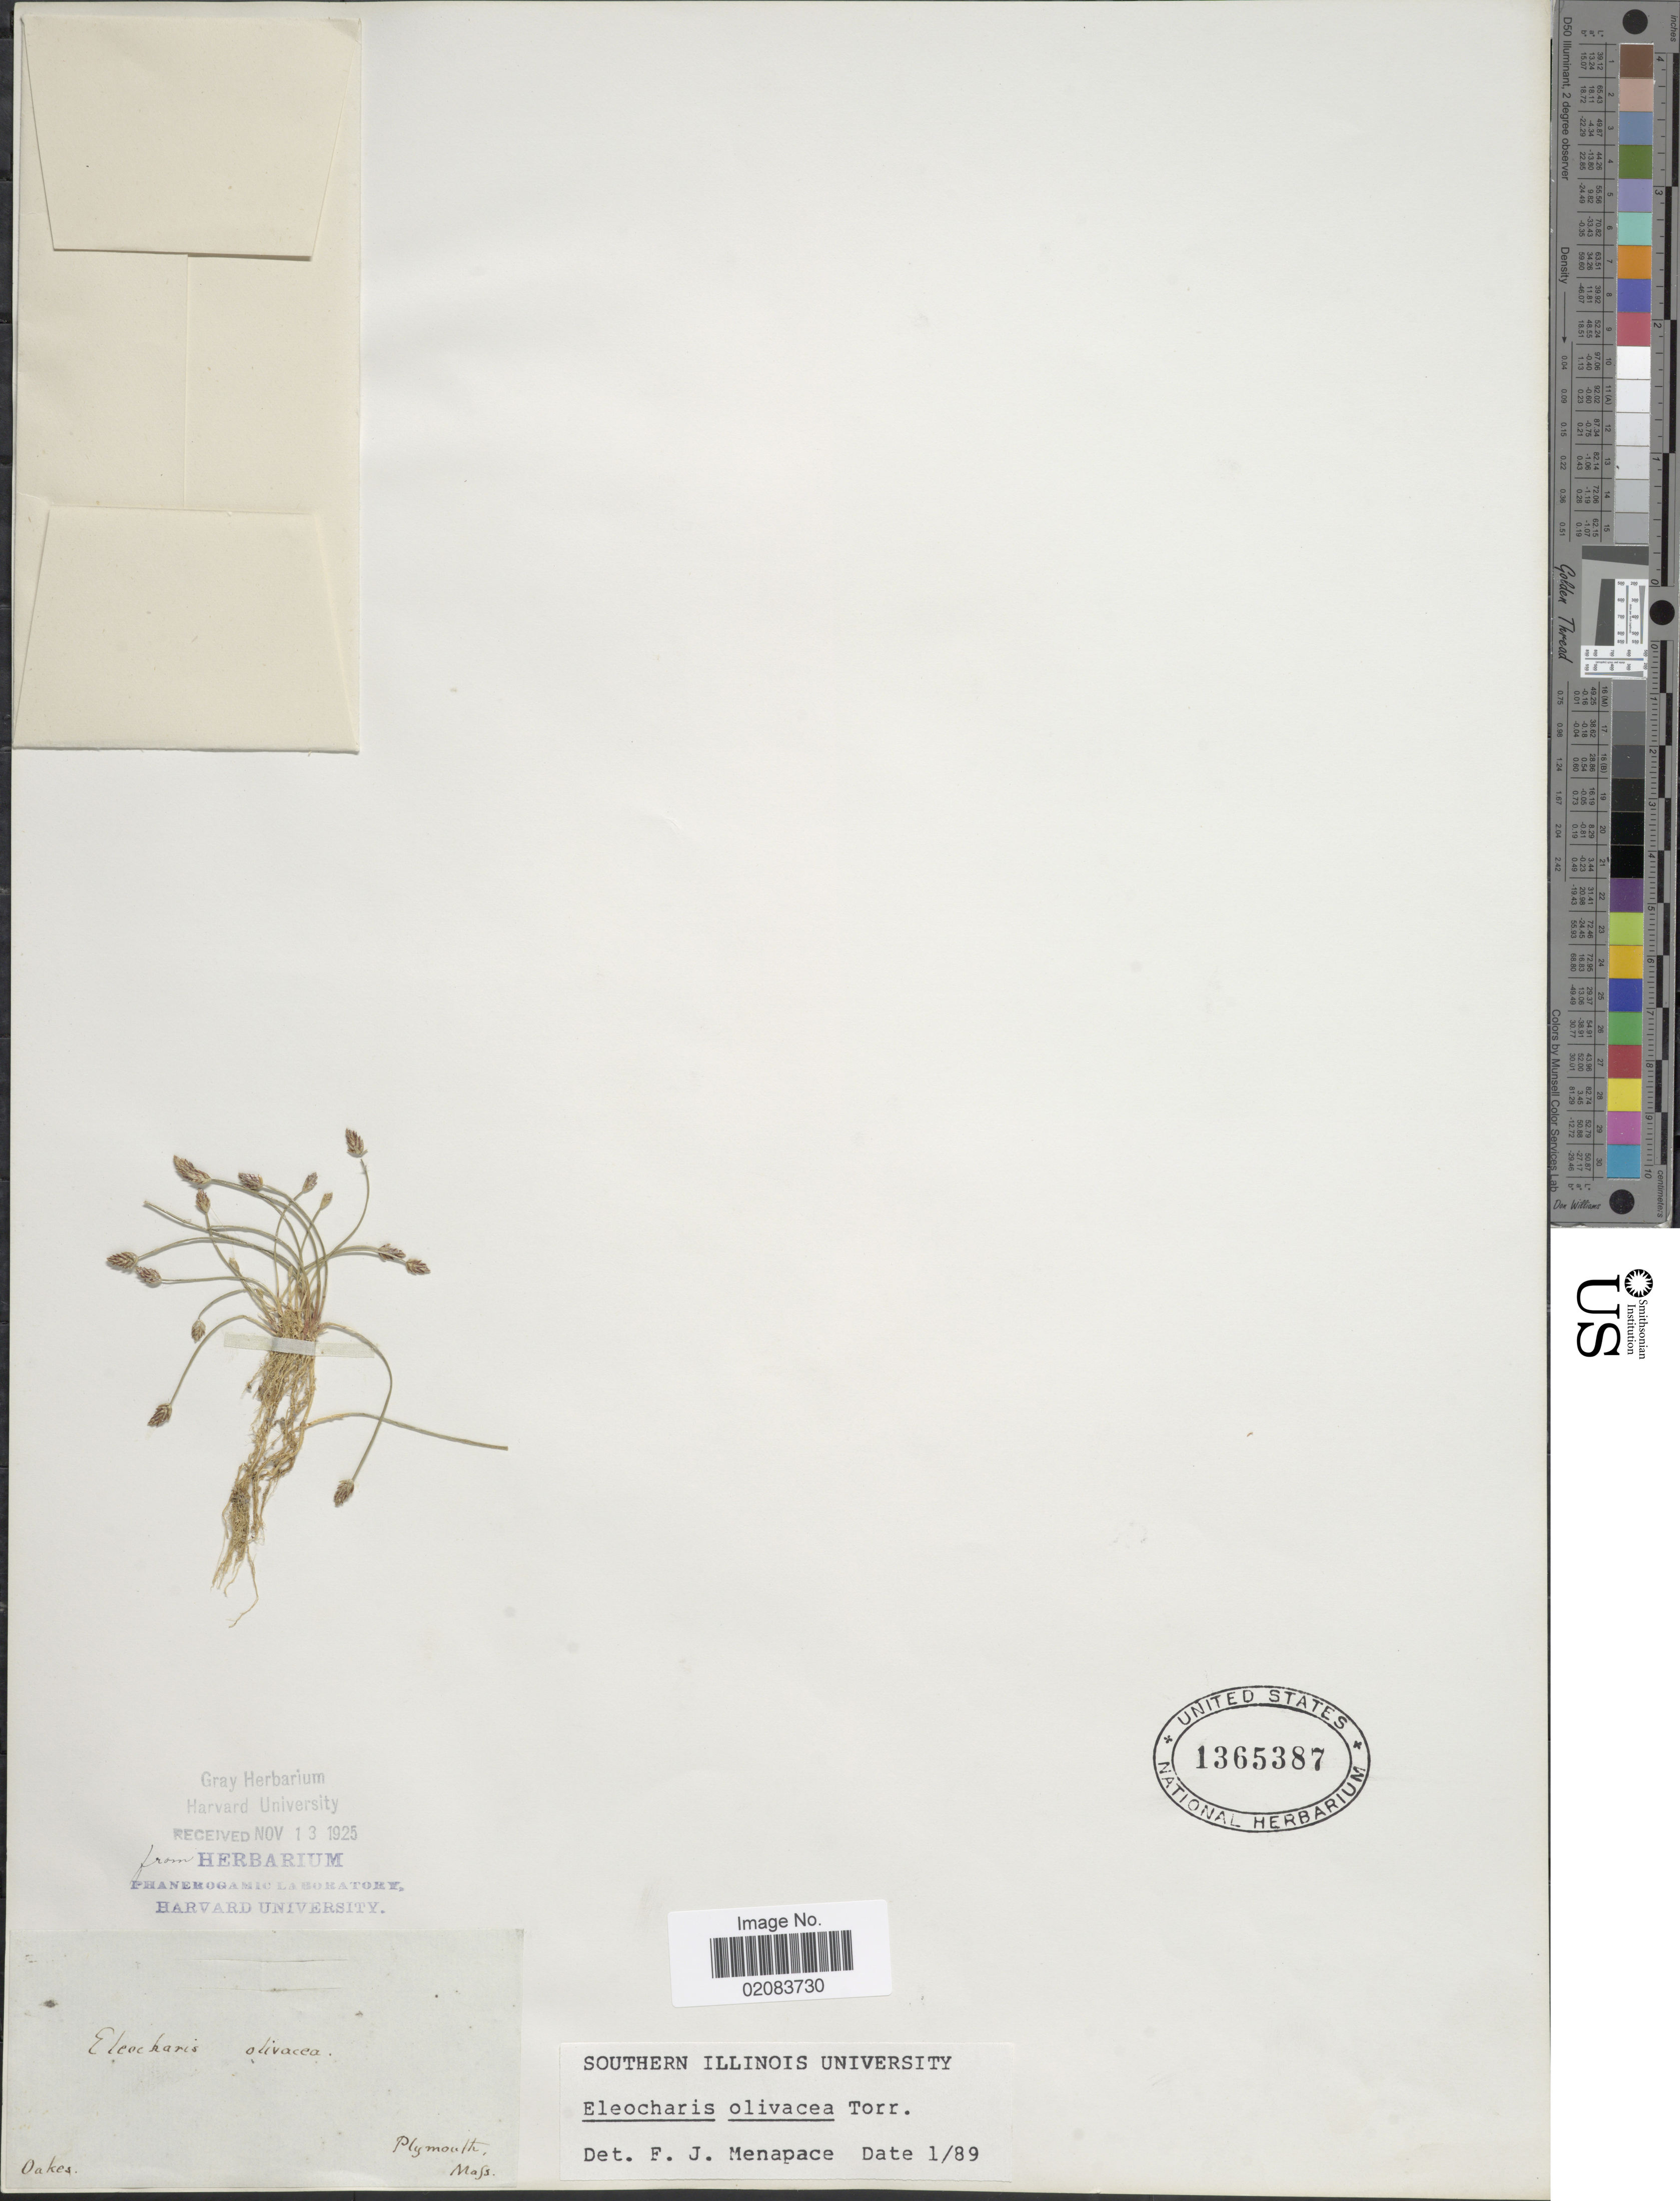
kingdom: Plantae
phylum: Tracheophyta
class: Liliopsida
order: Poales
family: Cyperaceae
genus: Eleocharis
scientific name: Eleocharis olivacea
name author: Torr.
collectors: -. Oakes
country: United States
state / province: Massachusetts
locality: Plymouth, Mass.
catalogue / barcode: US 1365387